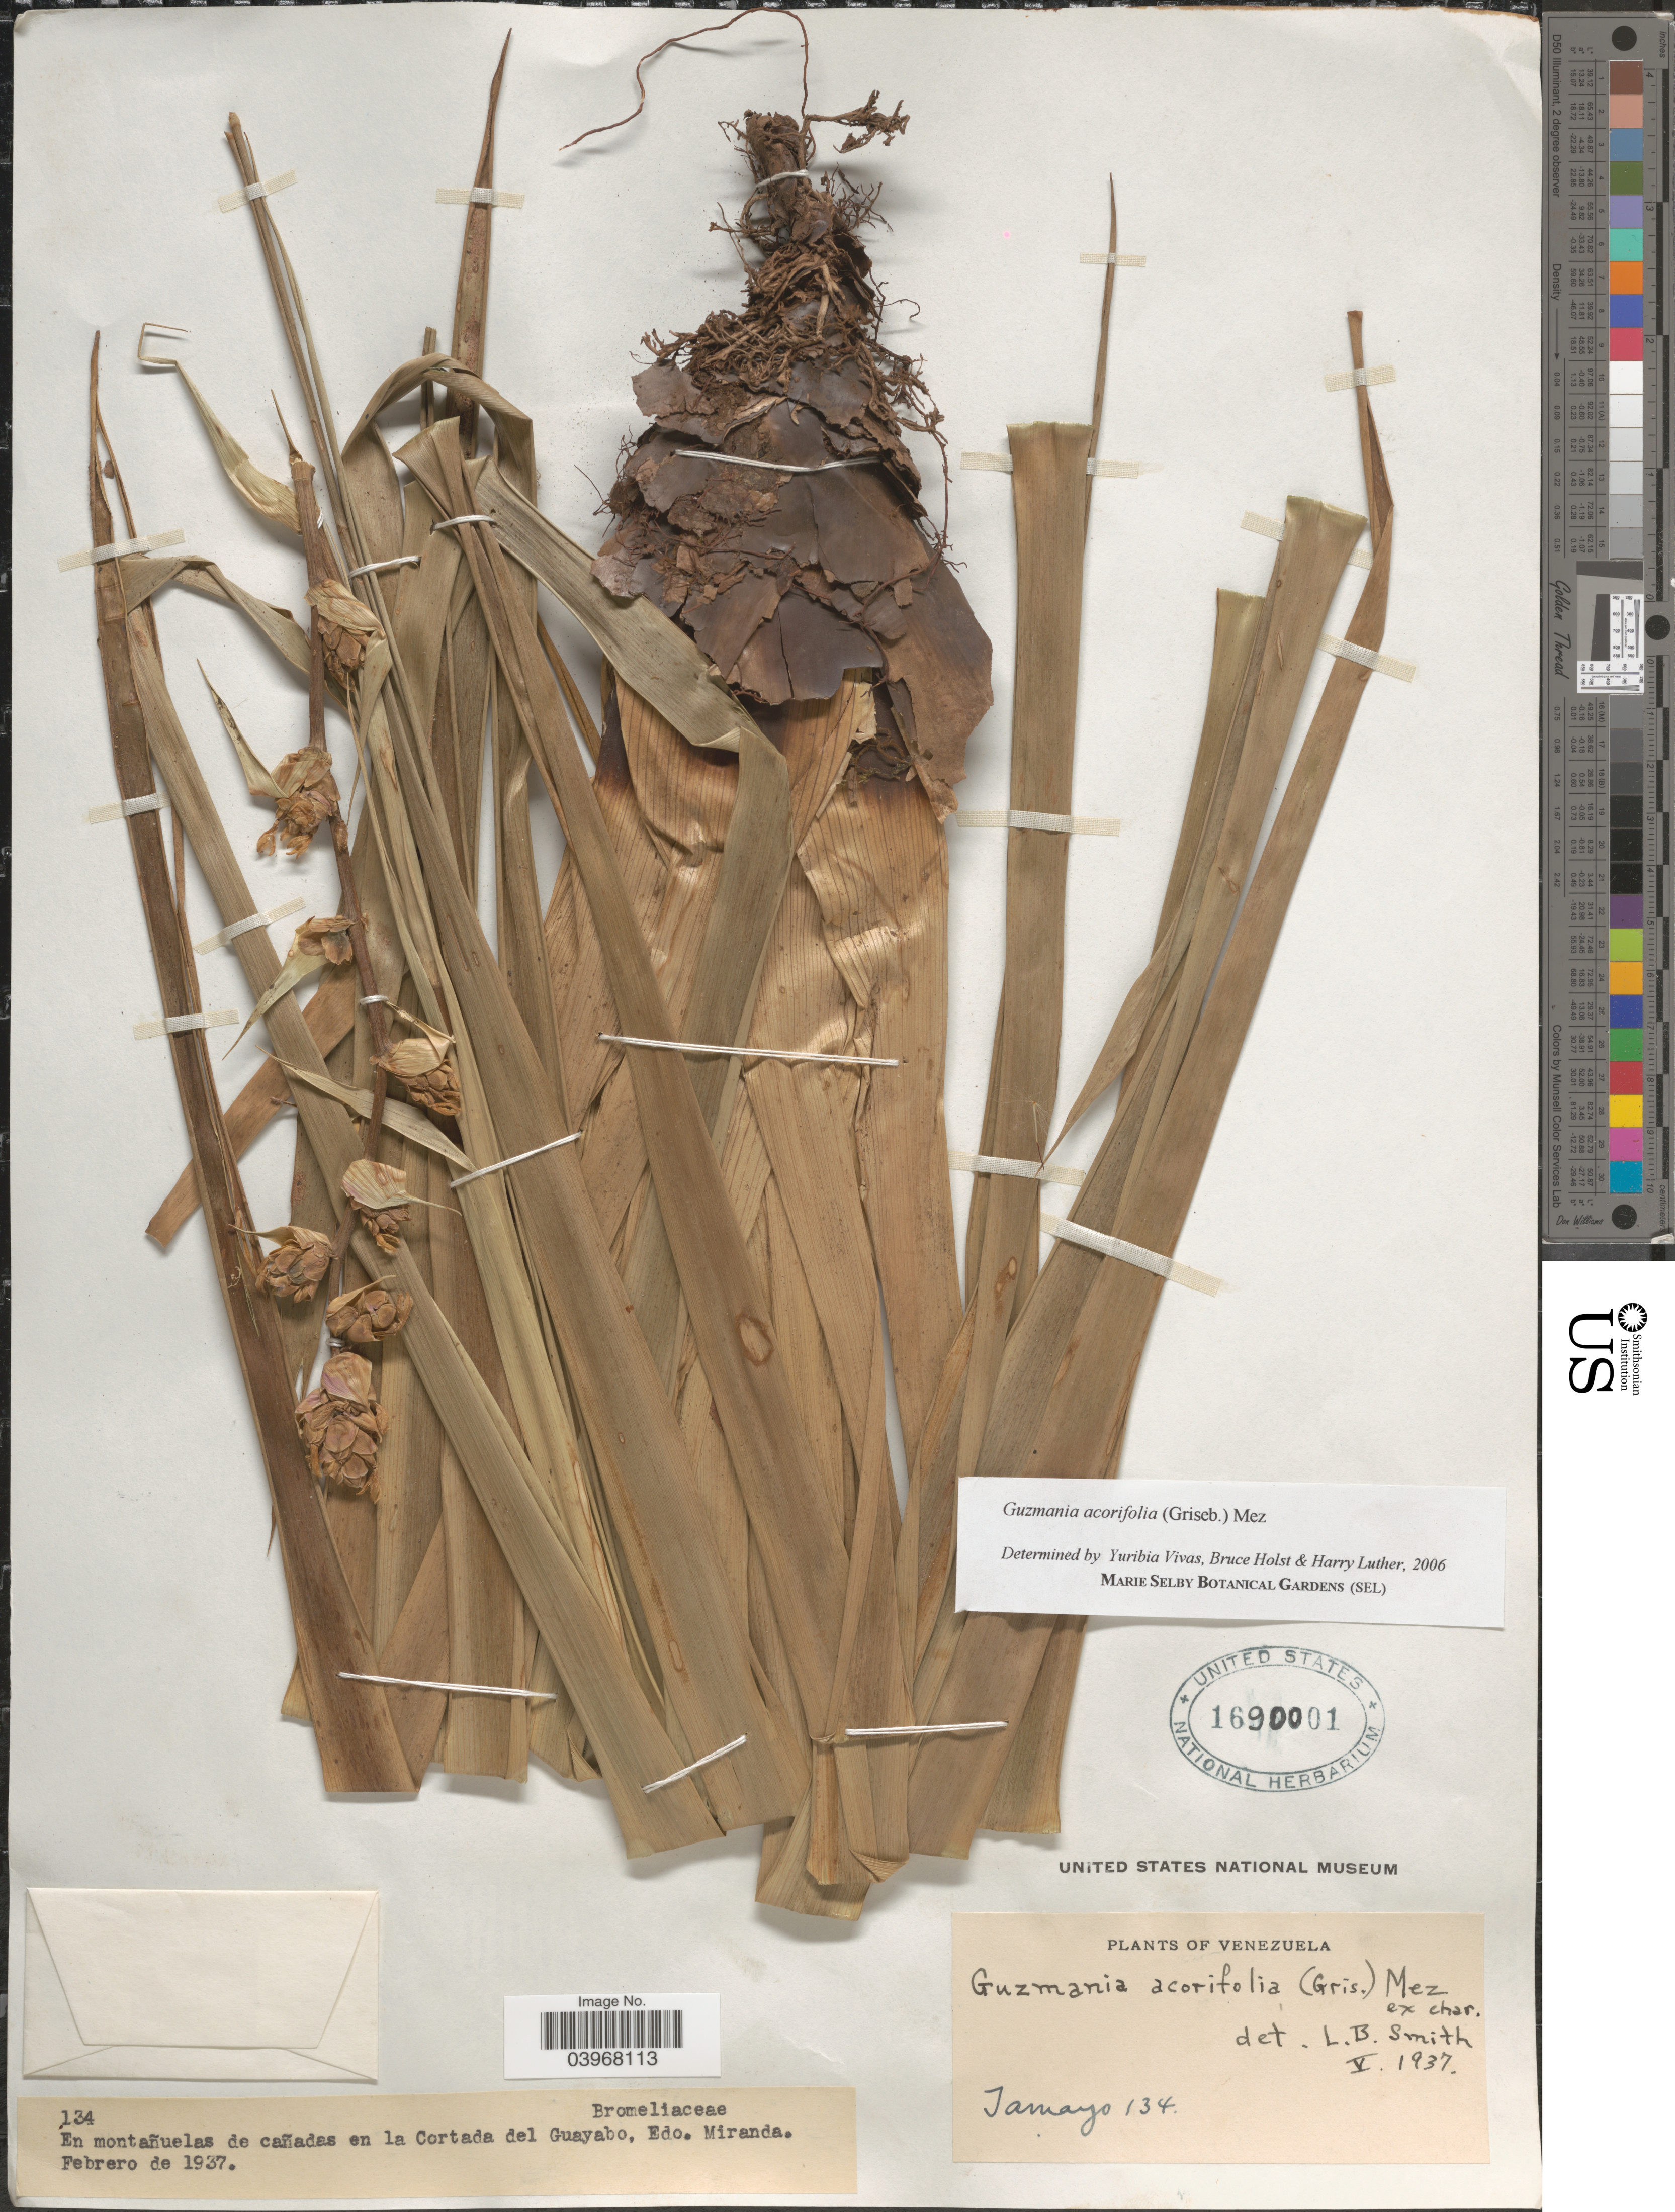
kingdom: Plantae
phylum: Tracheophyta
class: Liliopsida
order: Poales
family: Bromeliaceae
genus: Guzmania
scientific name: Guzmania acorifolia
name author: (Griseb.) Mez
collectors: -. Tamayo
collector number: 134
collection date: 1937-02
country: Venezuela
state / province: Miranda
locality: En montañuelas de cañadas en la Cortada del Guayabo.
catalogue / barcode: US 1690001